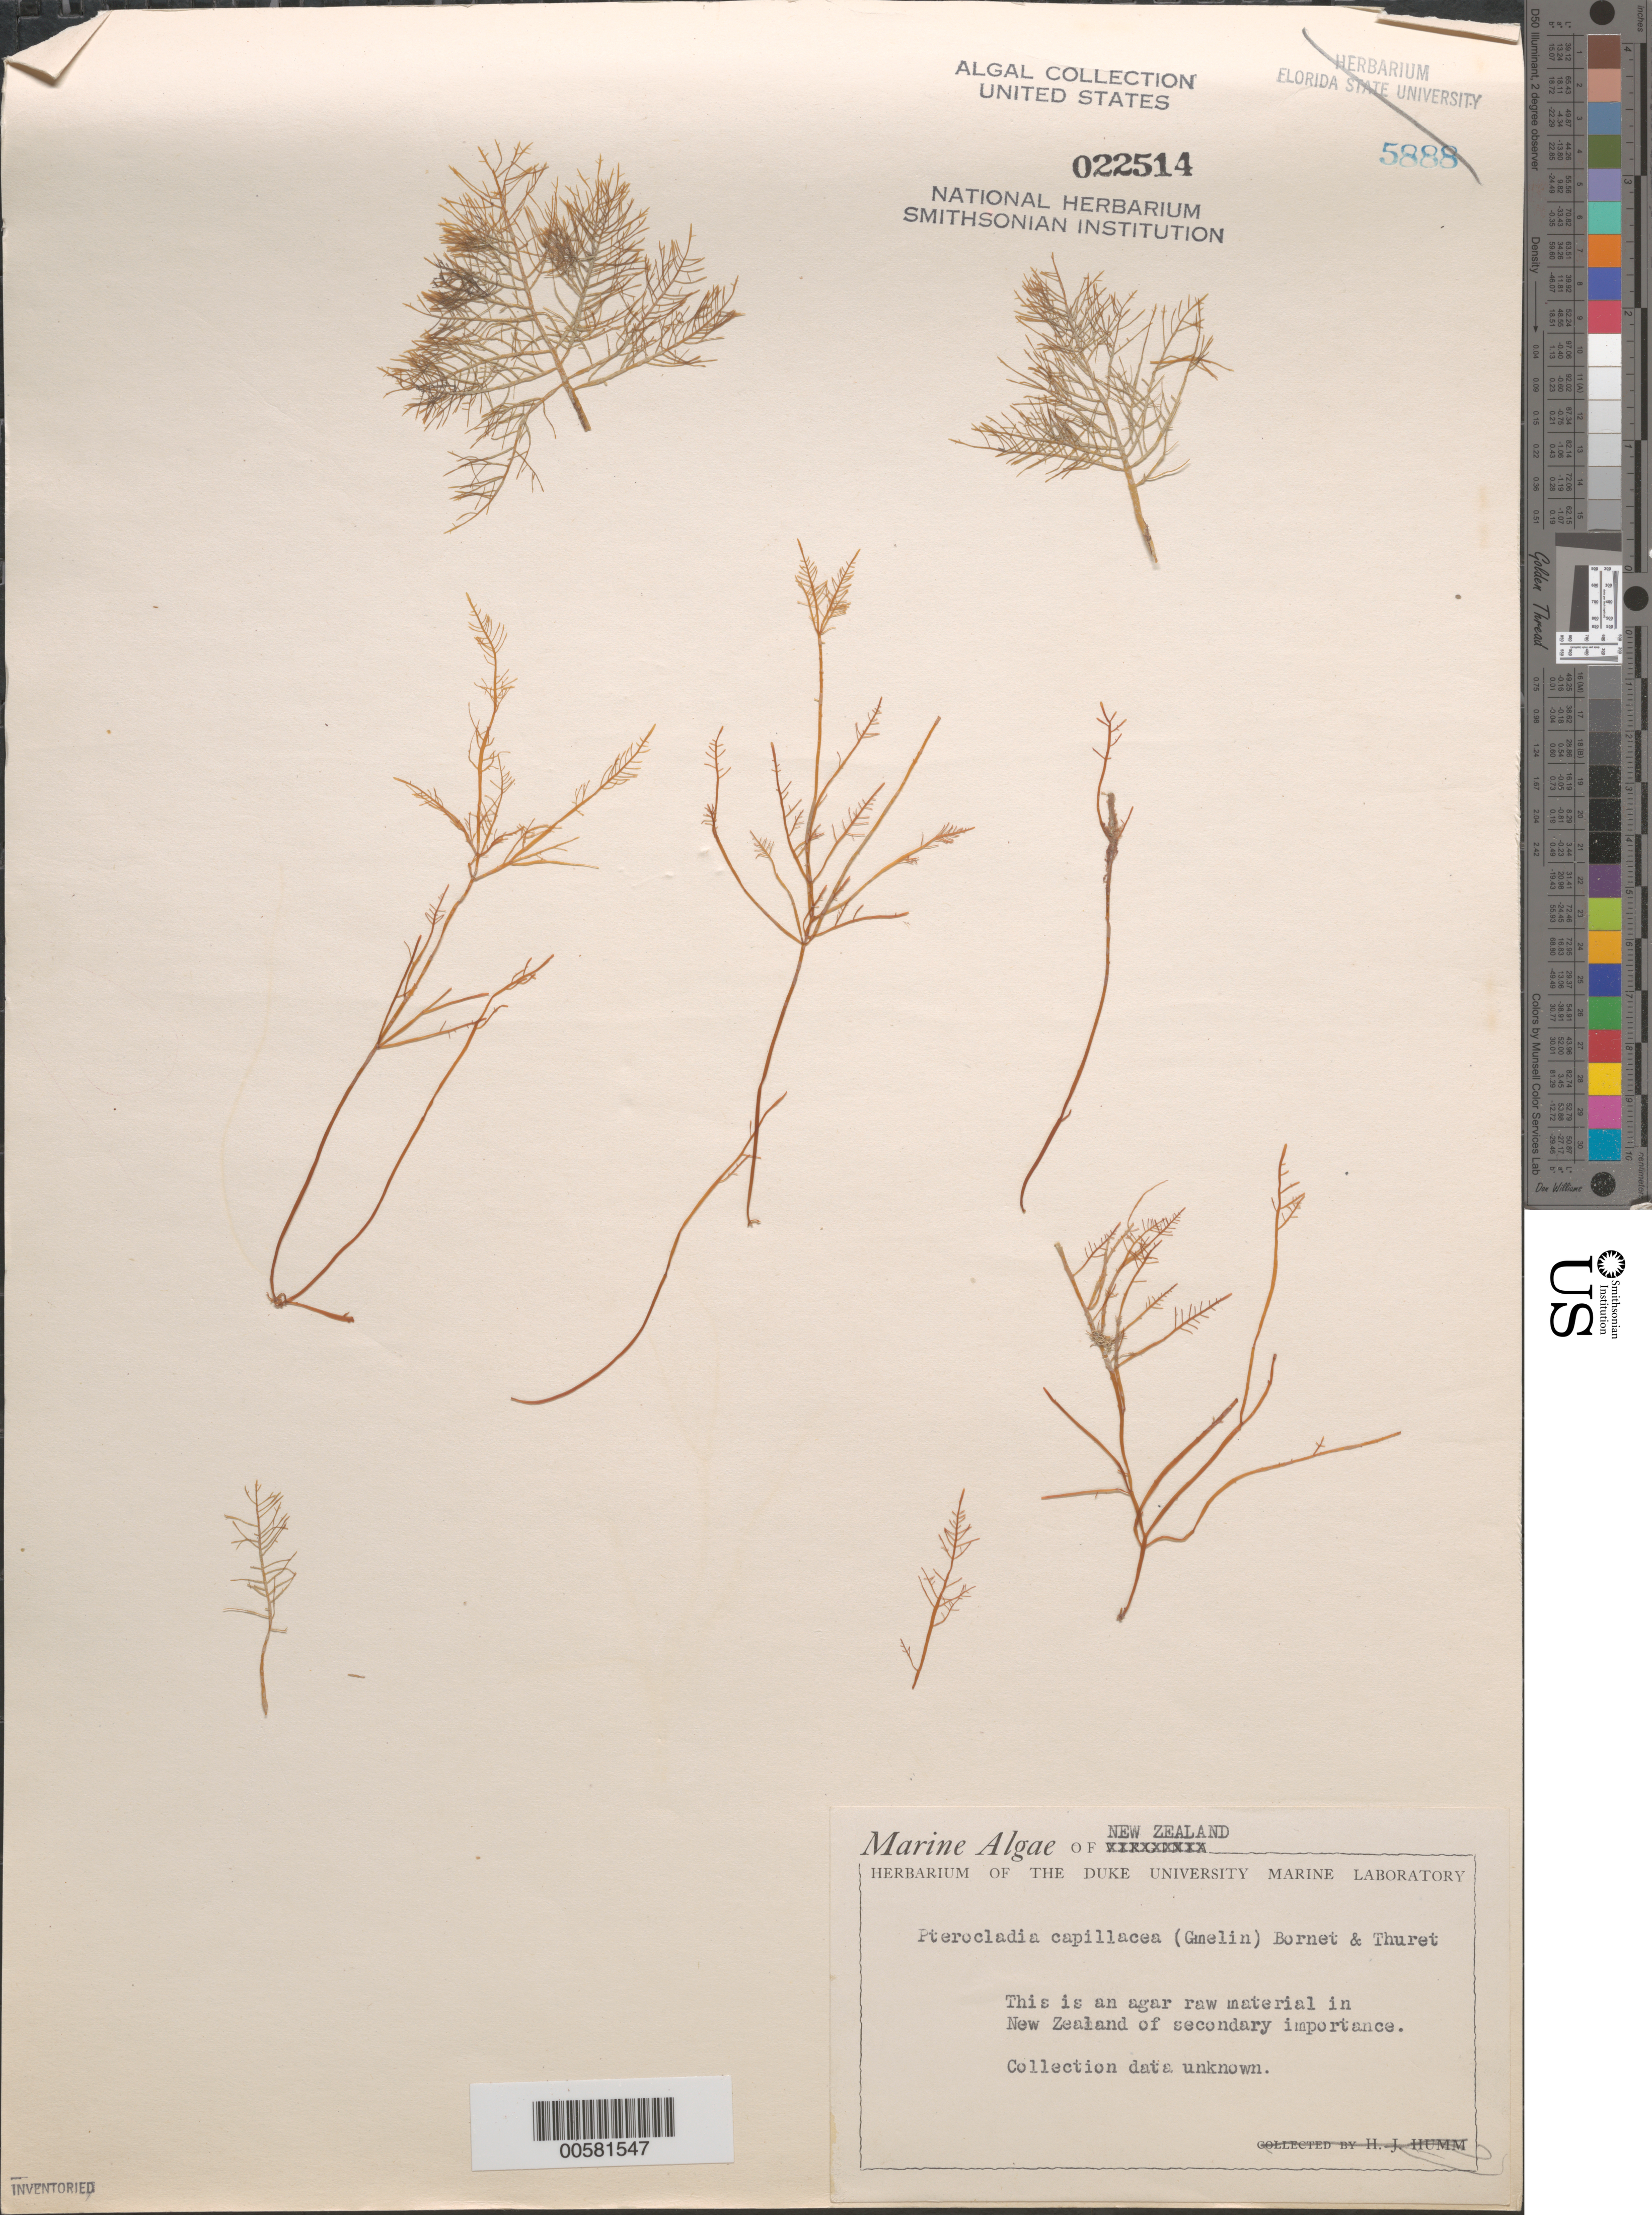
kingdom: Plantae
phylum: Rhodophyta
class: Florideophyceae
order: Gelidiales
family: Pterocladiaceae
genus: Pterocladiella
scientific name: Pterocladiella capillacea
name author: (S.G. Gmel.) Santelices & Hommers.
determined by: Algae name updating Project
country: New Zealand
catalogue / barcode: US 22514